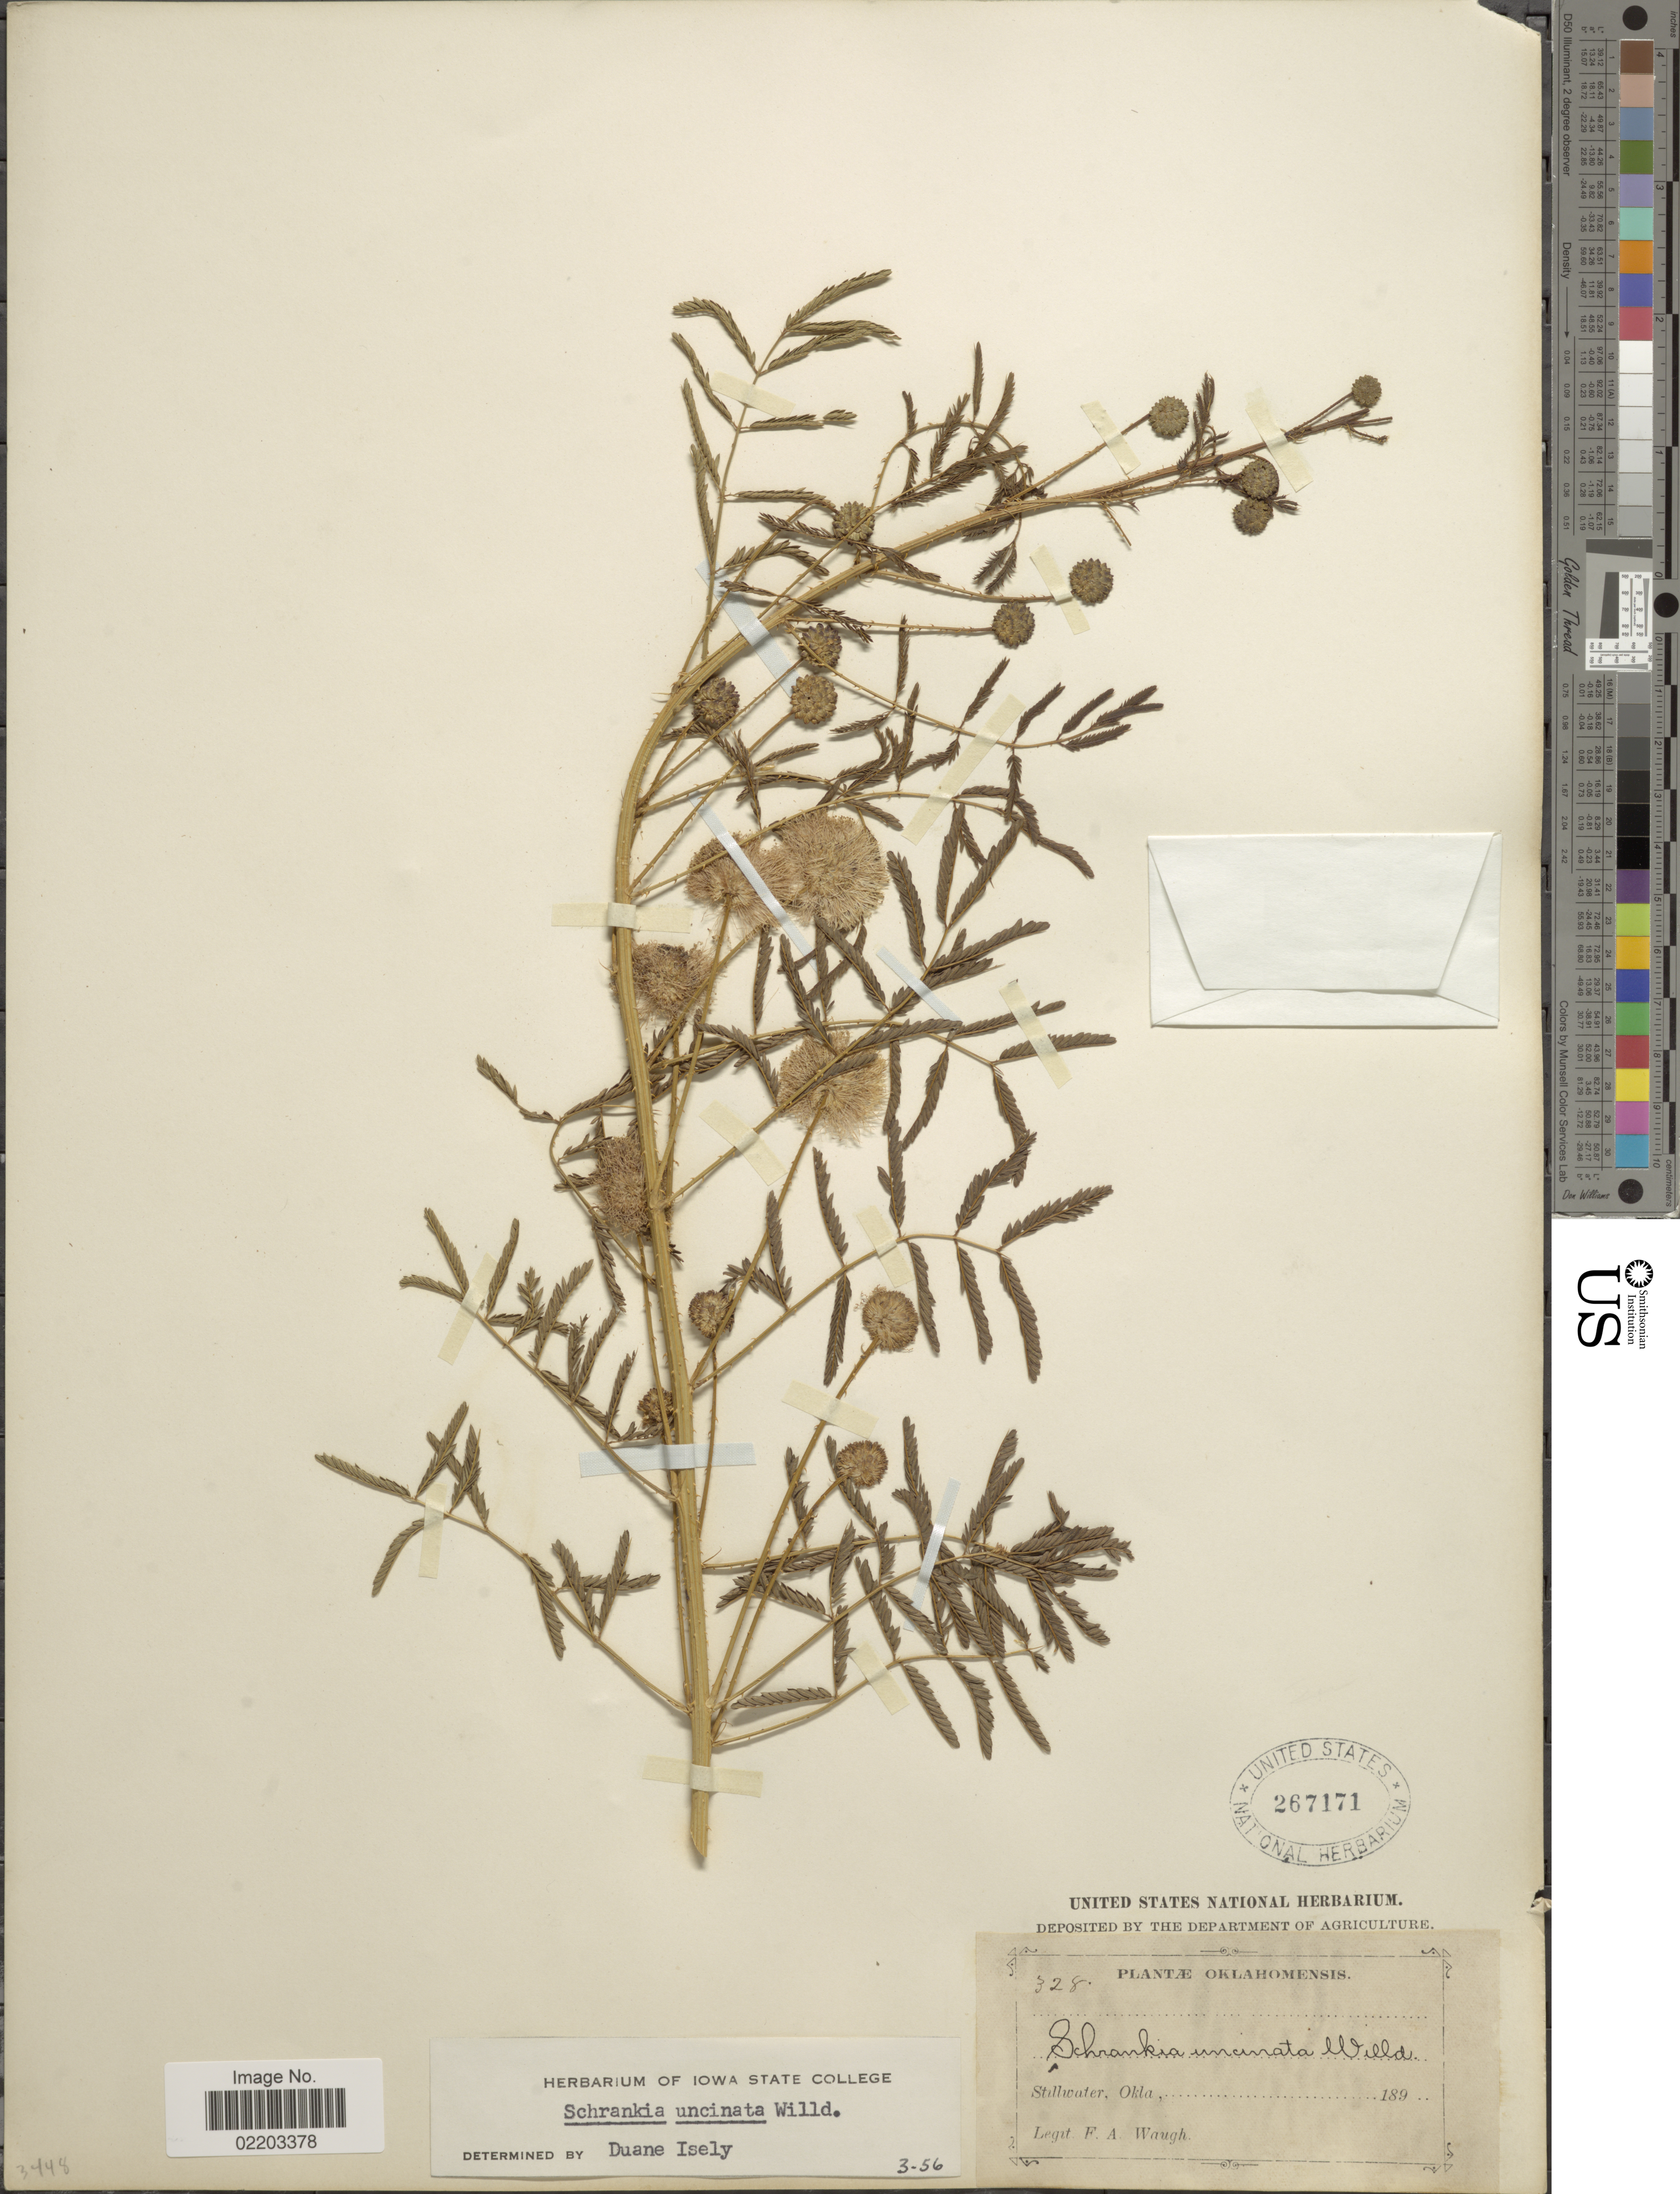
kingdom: Plantae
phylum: Tracheophyta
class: Magnoliopsida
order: Fabales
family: Fabaceae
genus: Mimosa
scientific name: Mimosa nuttallii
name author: (DC.) B.L. Turner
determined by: Strong, M. T., (US), Smithsonian Institution - National Museum of Natural History (UNITED STATES)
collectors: F. Waugh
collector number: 328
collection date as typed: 189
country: United States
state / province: Oklahoma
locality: Stillwater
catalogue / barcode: US 267171